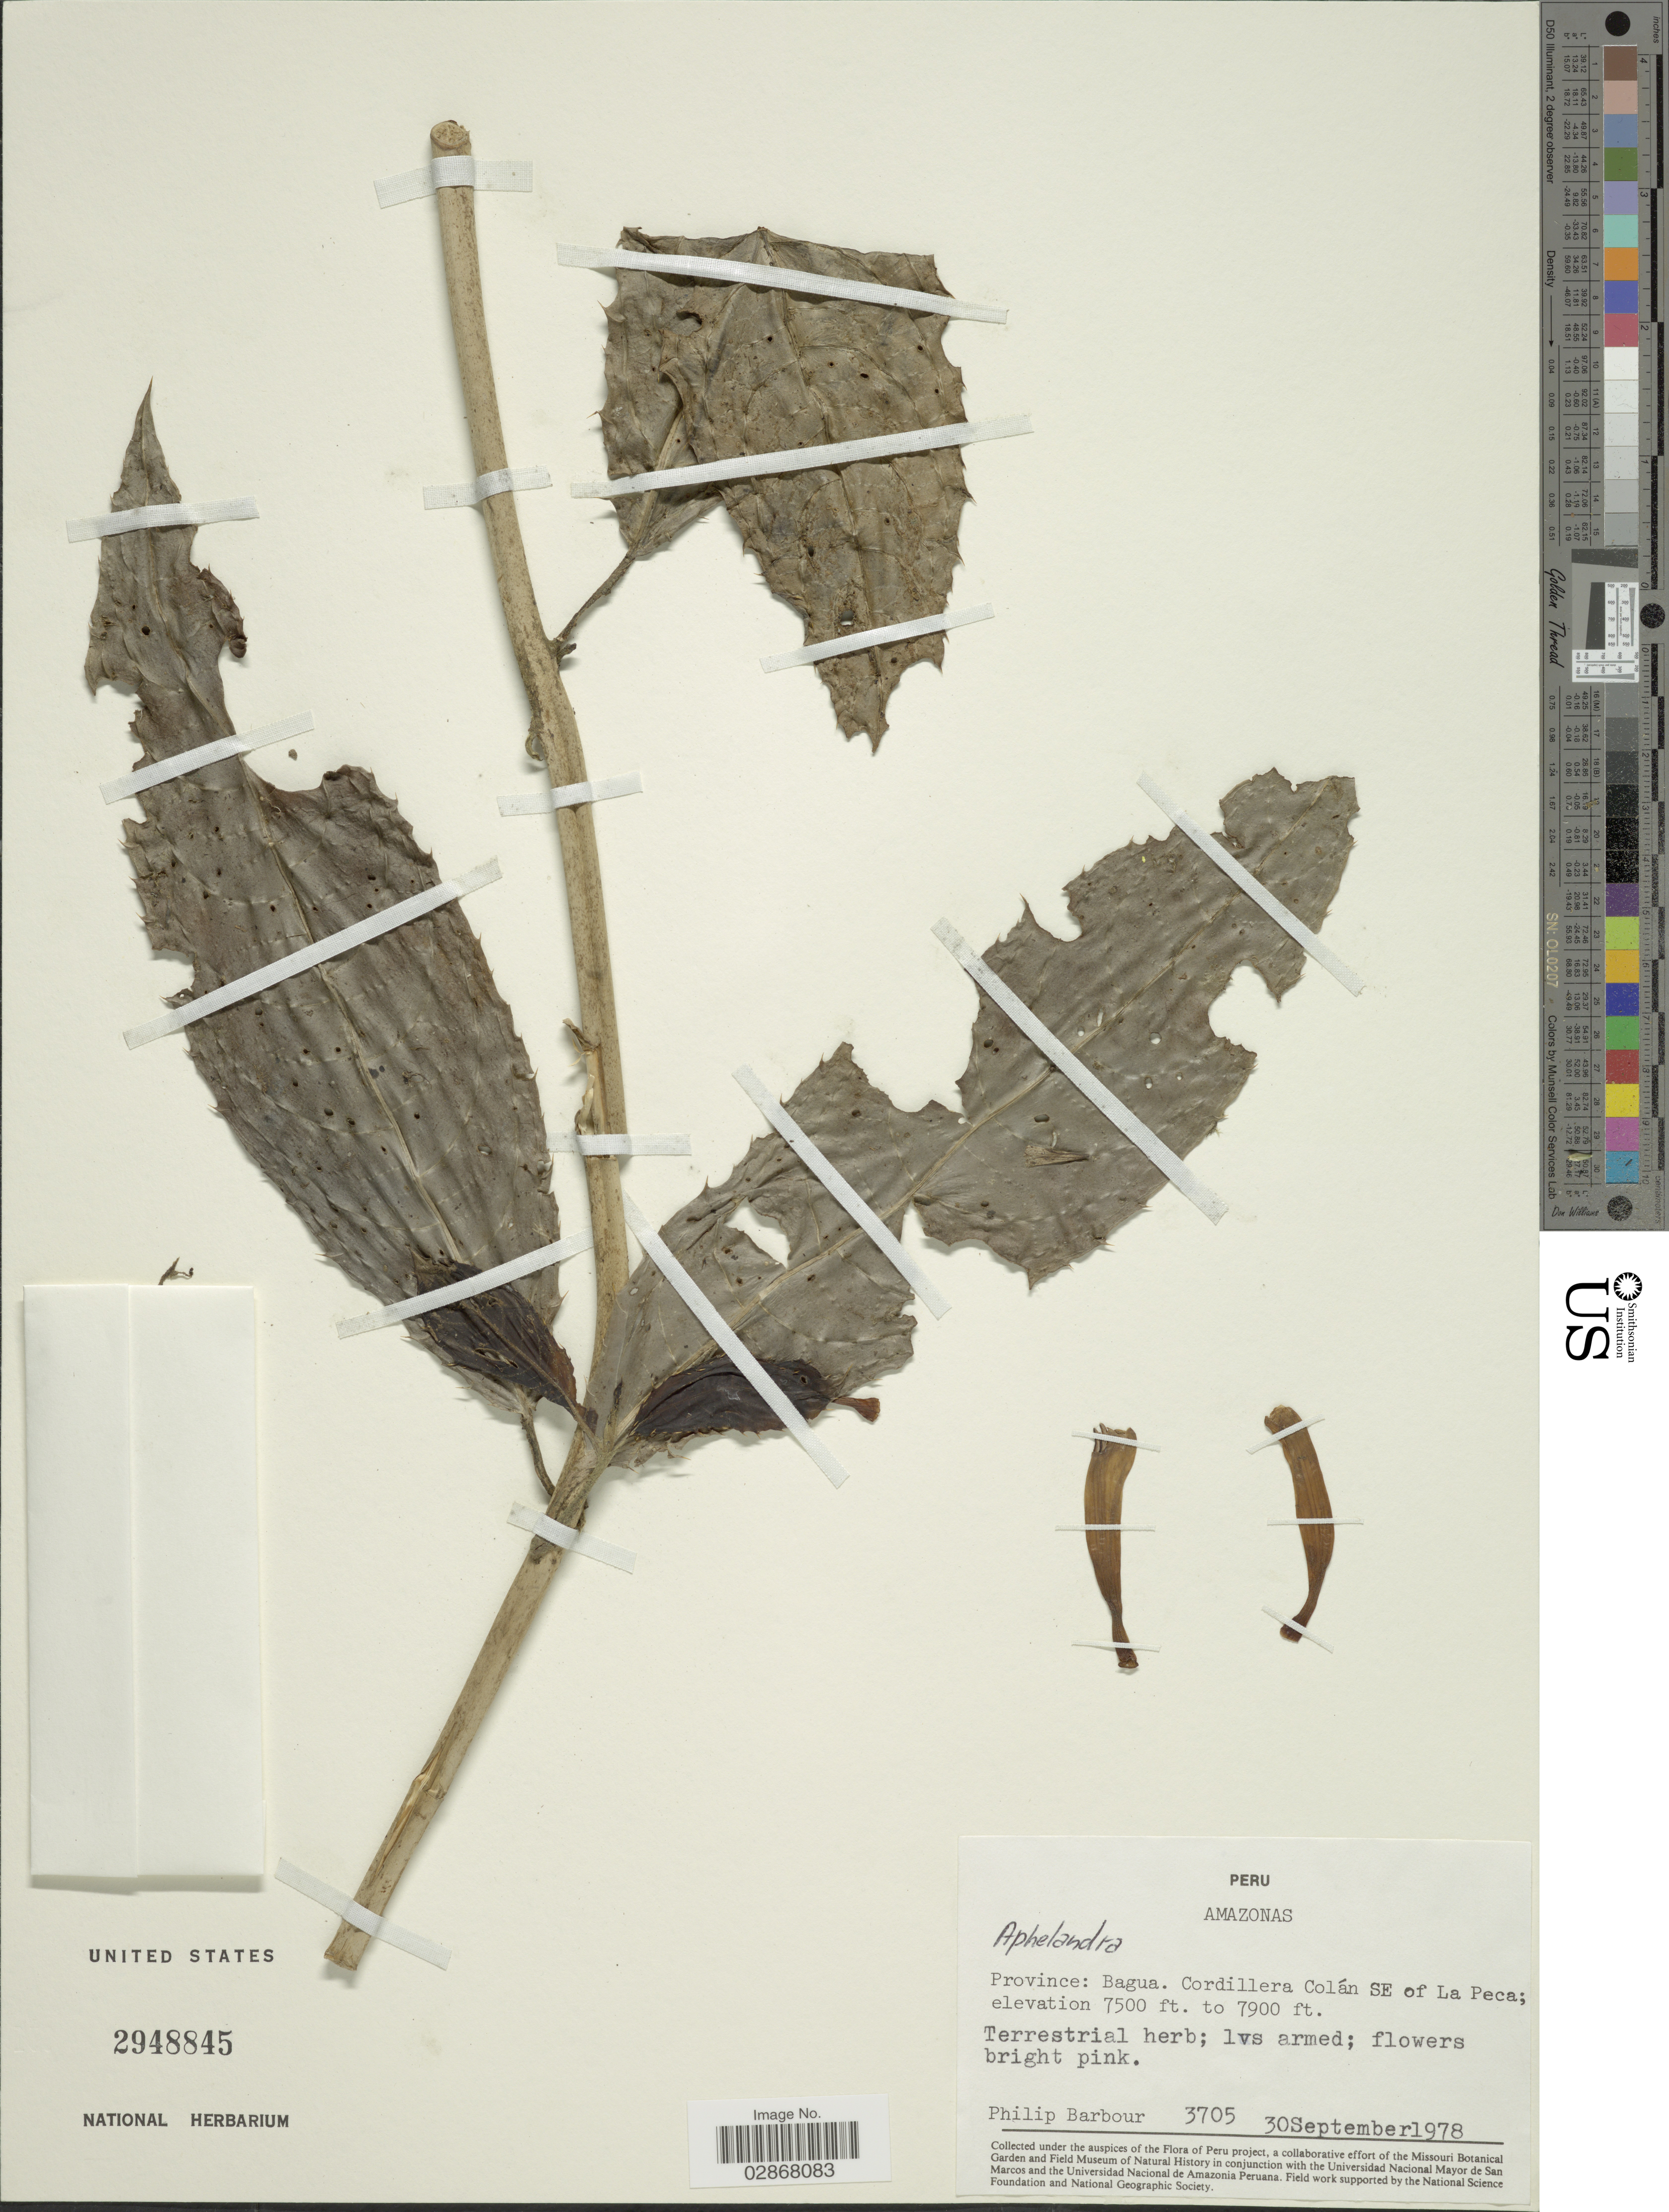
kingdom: Plantae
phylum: Tracheophyta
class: Magnoliopsida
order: Lamiales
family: Acanthaceae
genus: Aphelandra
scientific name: Aphelandra sp.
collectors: P. Barbour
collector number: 3705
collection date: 1978-09-30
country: Peru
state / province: Amazonas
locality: Province: Bagua. Cordillera Colán SE of La Peca.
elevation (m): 2286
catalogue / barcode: US 2948845